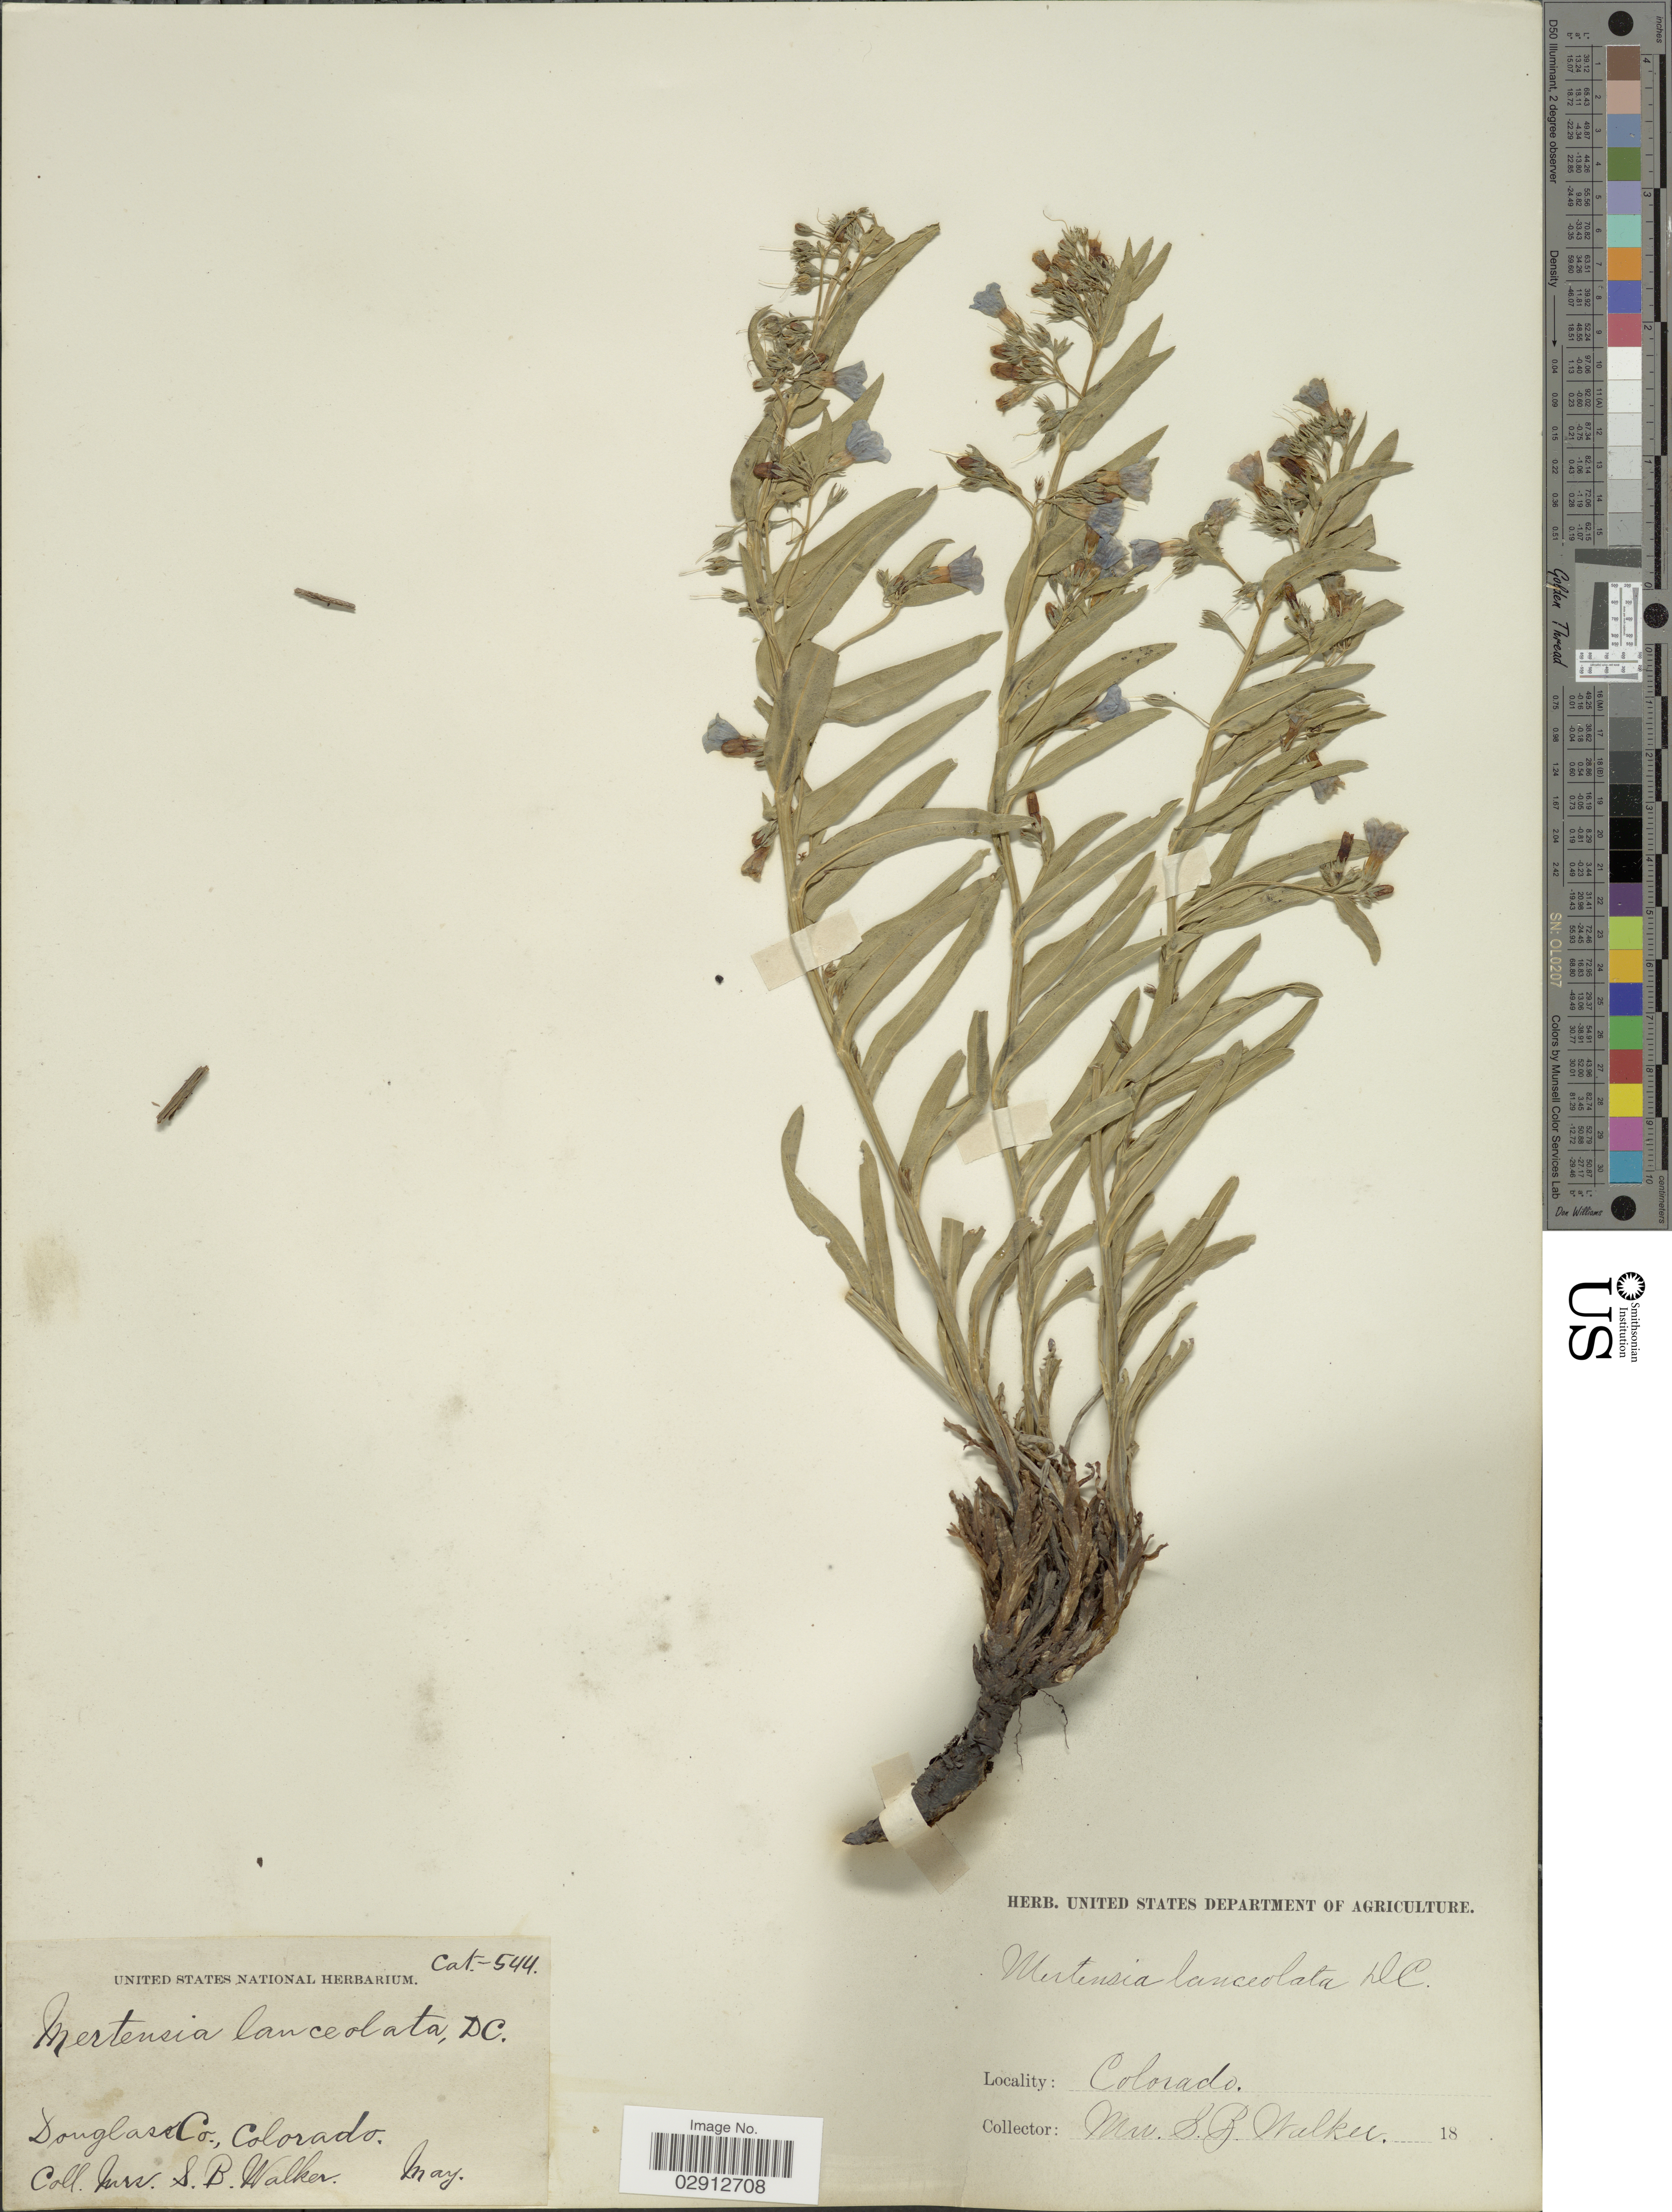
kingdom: Plantae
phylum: Tracheophyta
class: Magnoliopsida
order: Boraginales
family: Boraginaceae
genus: Mertensia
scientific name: Mertensia lanceolata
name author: (Pursh) DC. ex A. DC.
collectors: S. Walker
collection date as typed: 18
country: United States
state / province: Colorado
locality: Douglass Co.